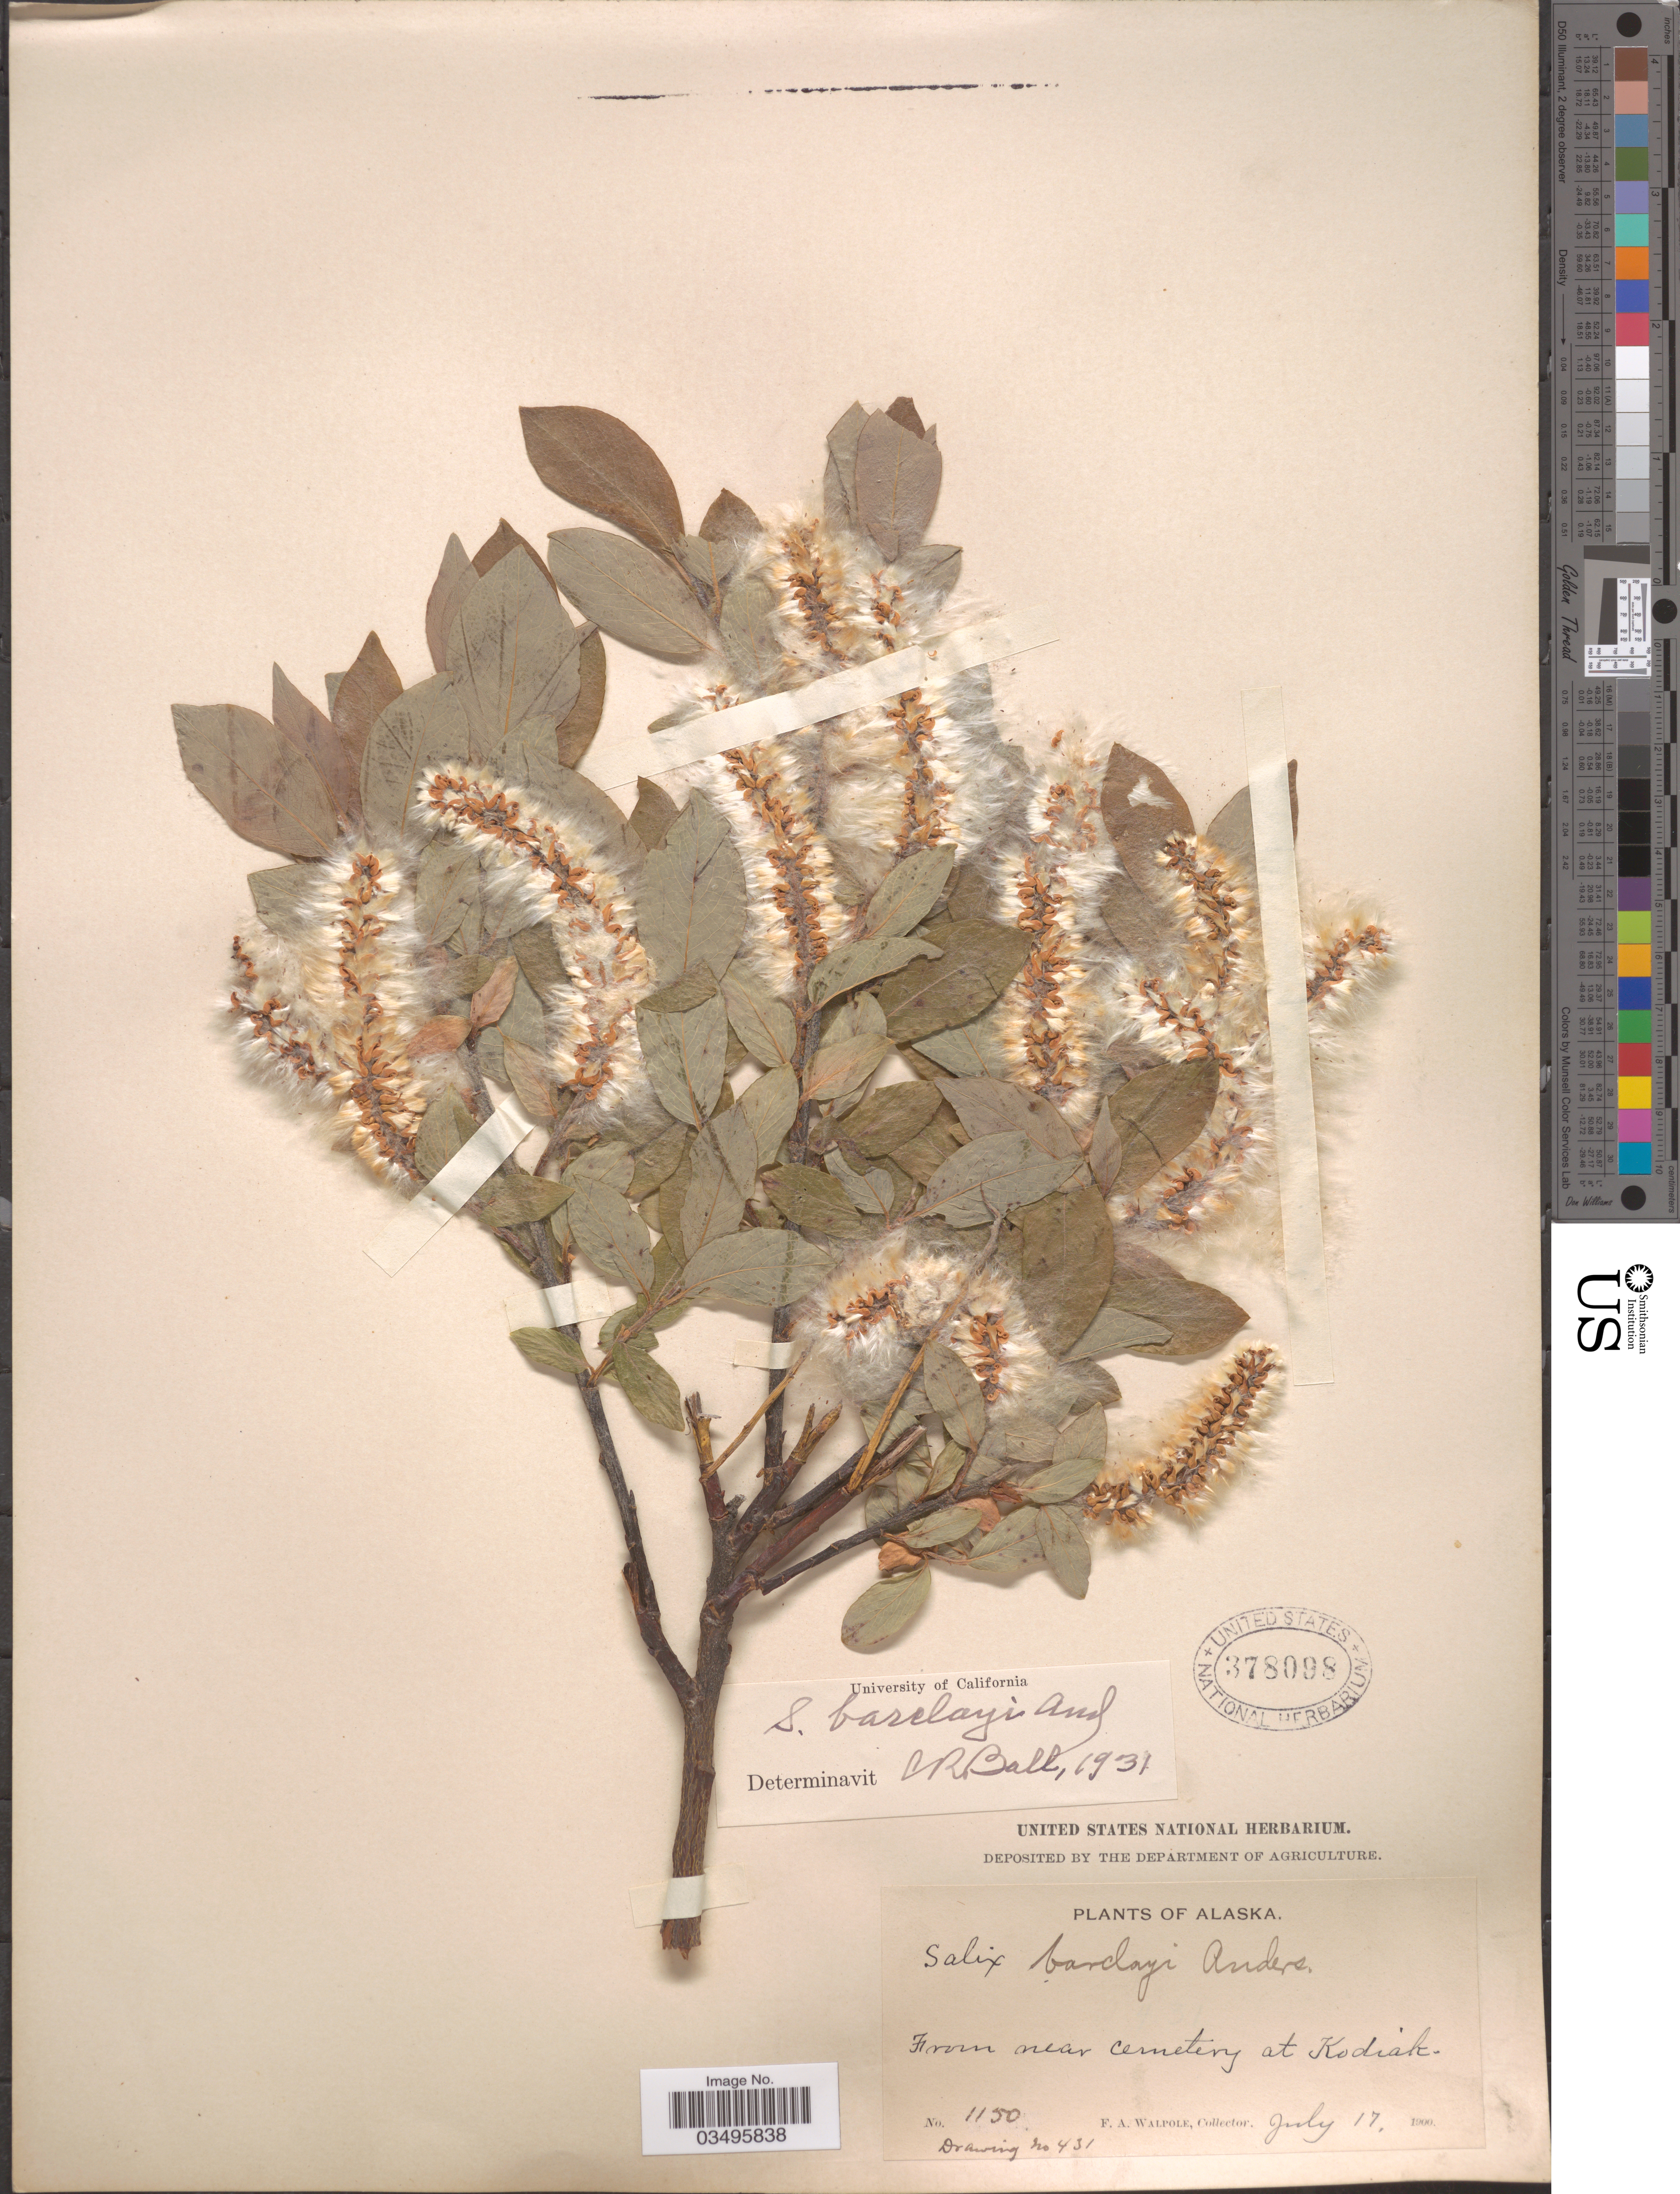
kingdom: Plantae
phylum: Tracheophyta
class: Magnoliopsida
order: Malpighiales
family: Salicaceae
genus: Salix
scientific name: Salix barclayi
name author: Andersson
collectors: F. Walpole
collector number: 1150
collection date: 1900-07-17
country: United States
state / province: Alaska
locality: From near Cemetery at Kodiak.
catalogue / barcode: US 378098